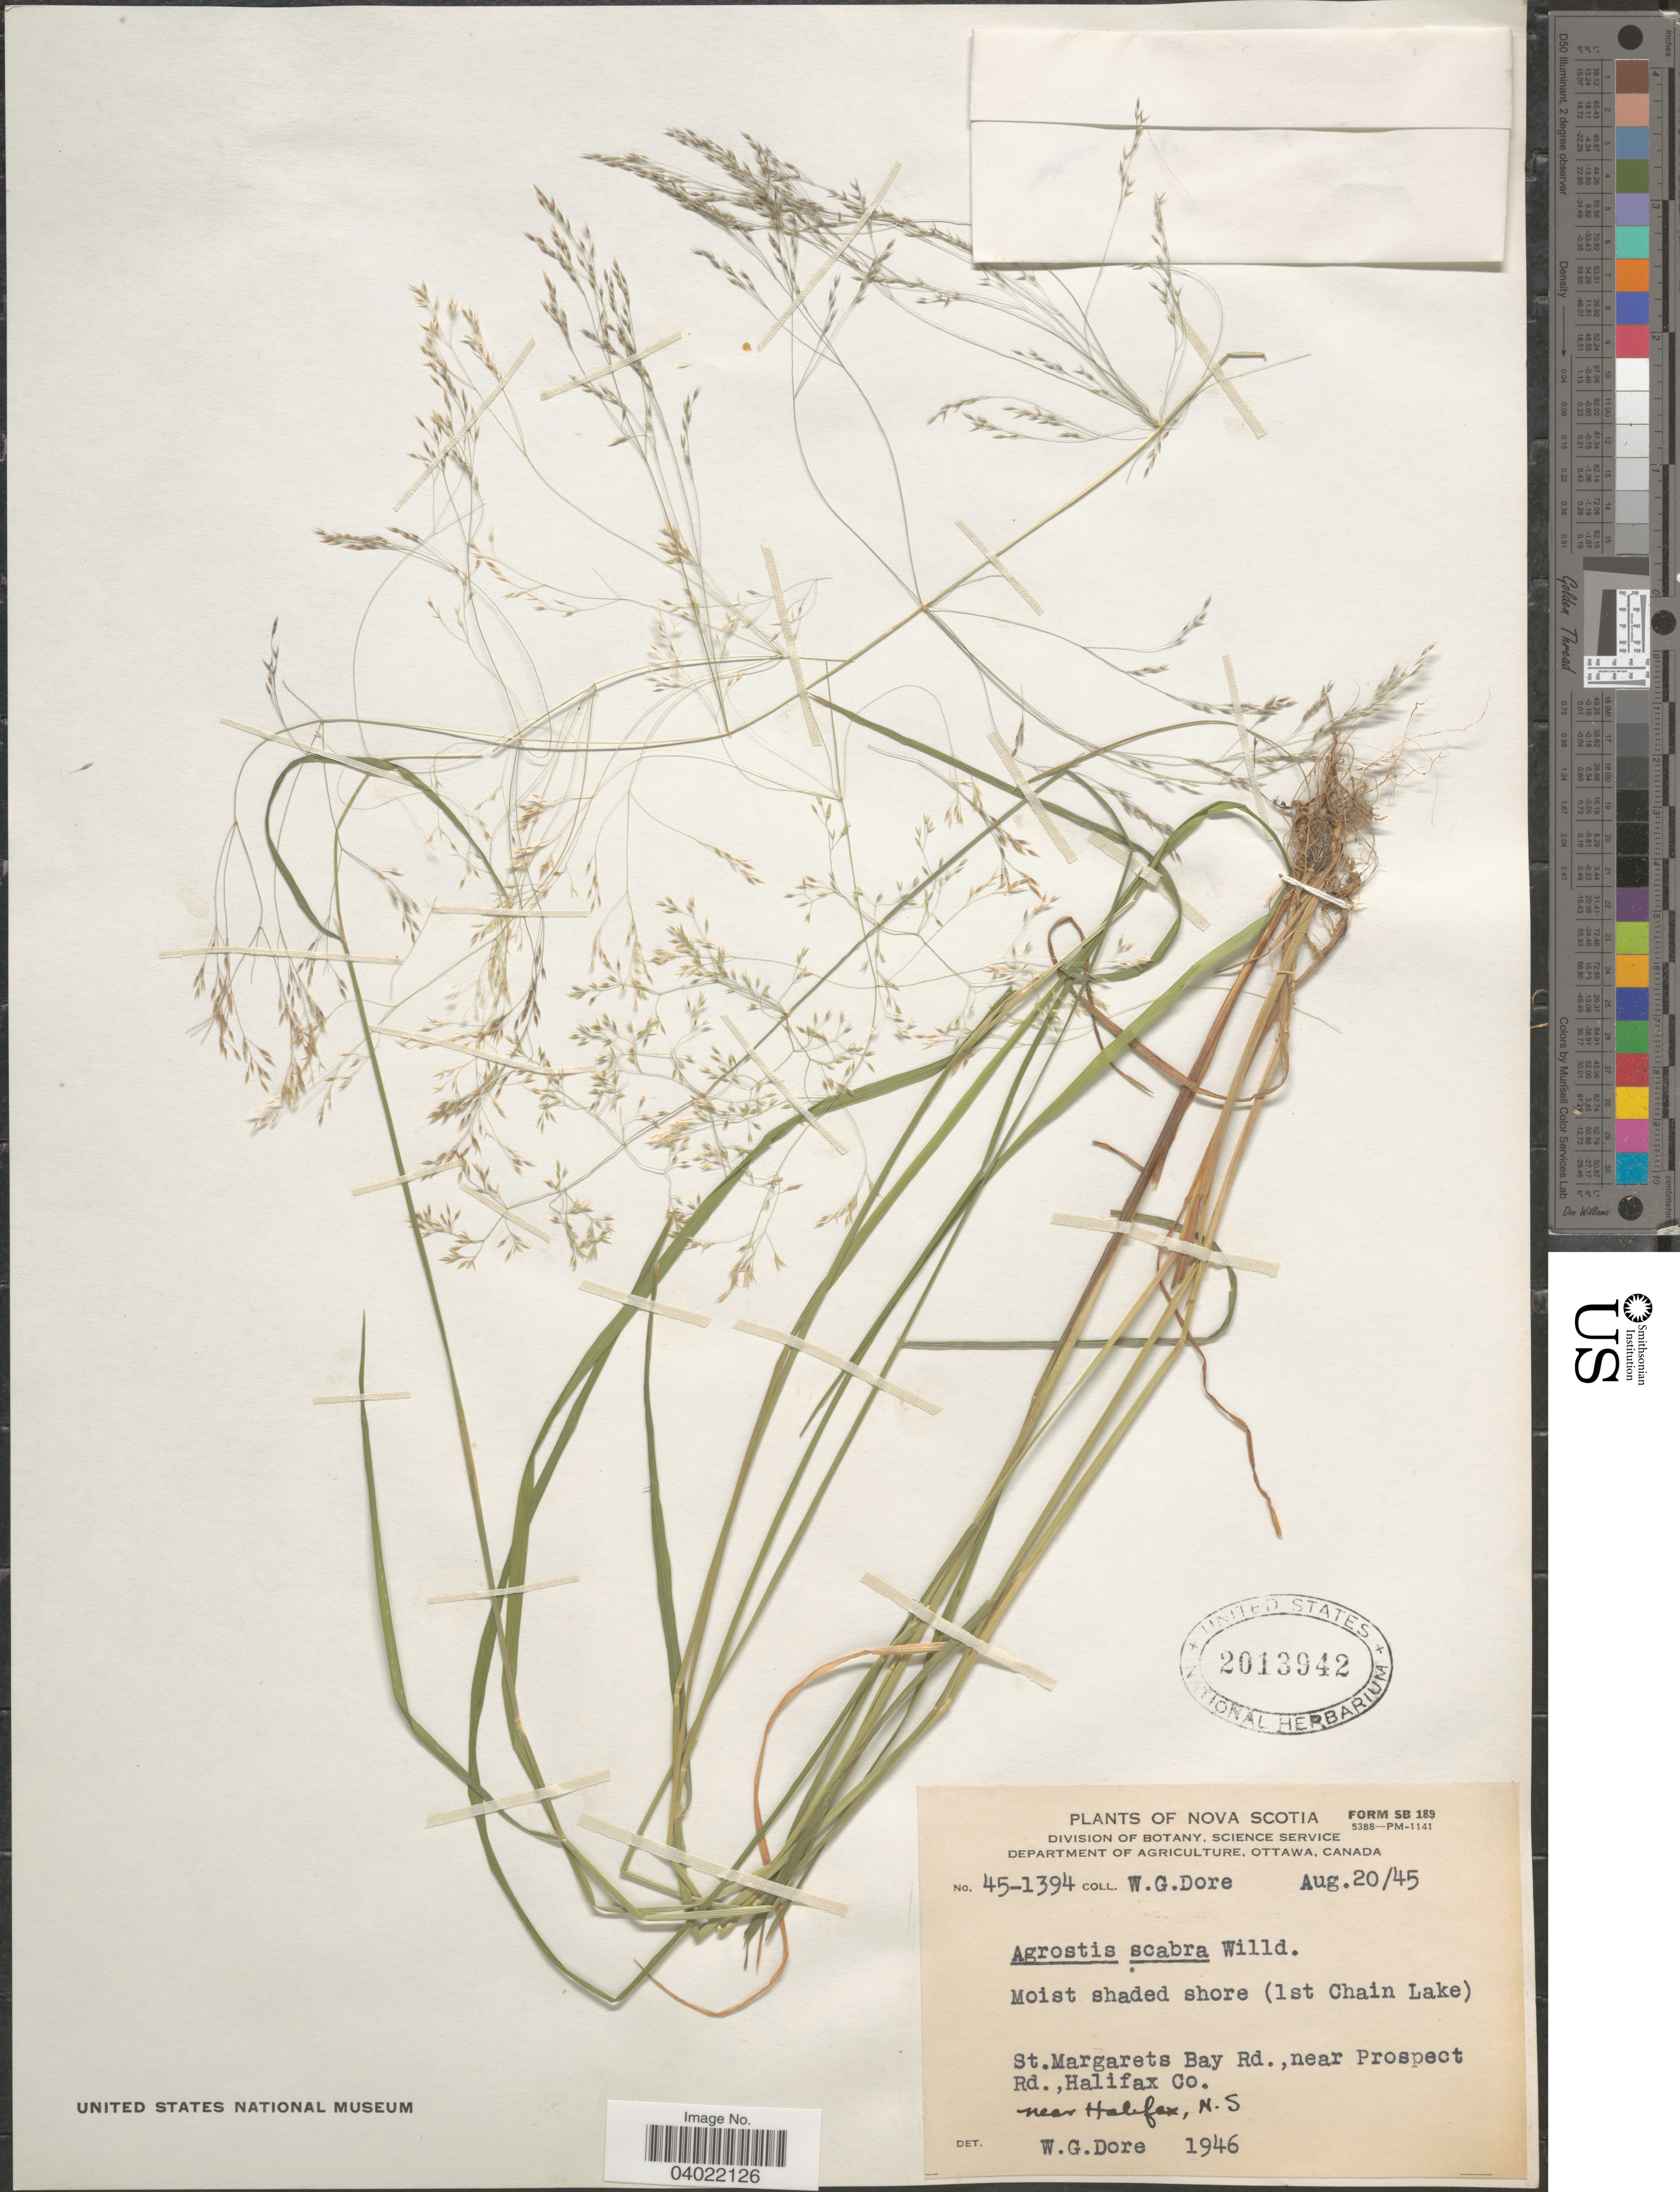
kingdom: Plantae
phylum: Tracheophyta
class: Liliopsida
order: Poales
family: Poaceae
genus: Agrostis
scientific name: Agrostis scabra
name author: Willd.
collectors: W. Dore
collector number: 45-1394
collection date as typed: Transcribed d/m/y: 20/8/45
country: Canada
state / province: Nova Scotia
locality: Moist shaded shore (1ste Chain Lake). St. Margarets Bay Rd., near Prospect Rd., Halifax Co., near Halifax.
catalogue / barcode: US 2013942